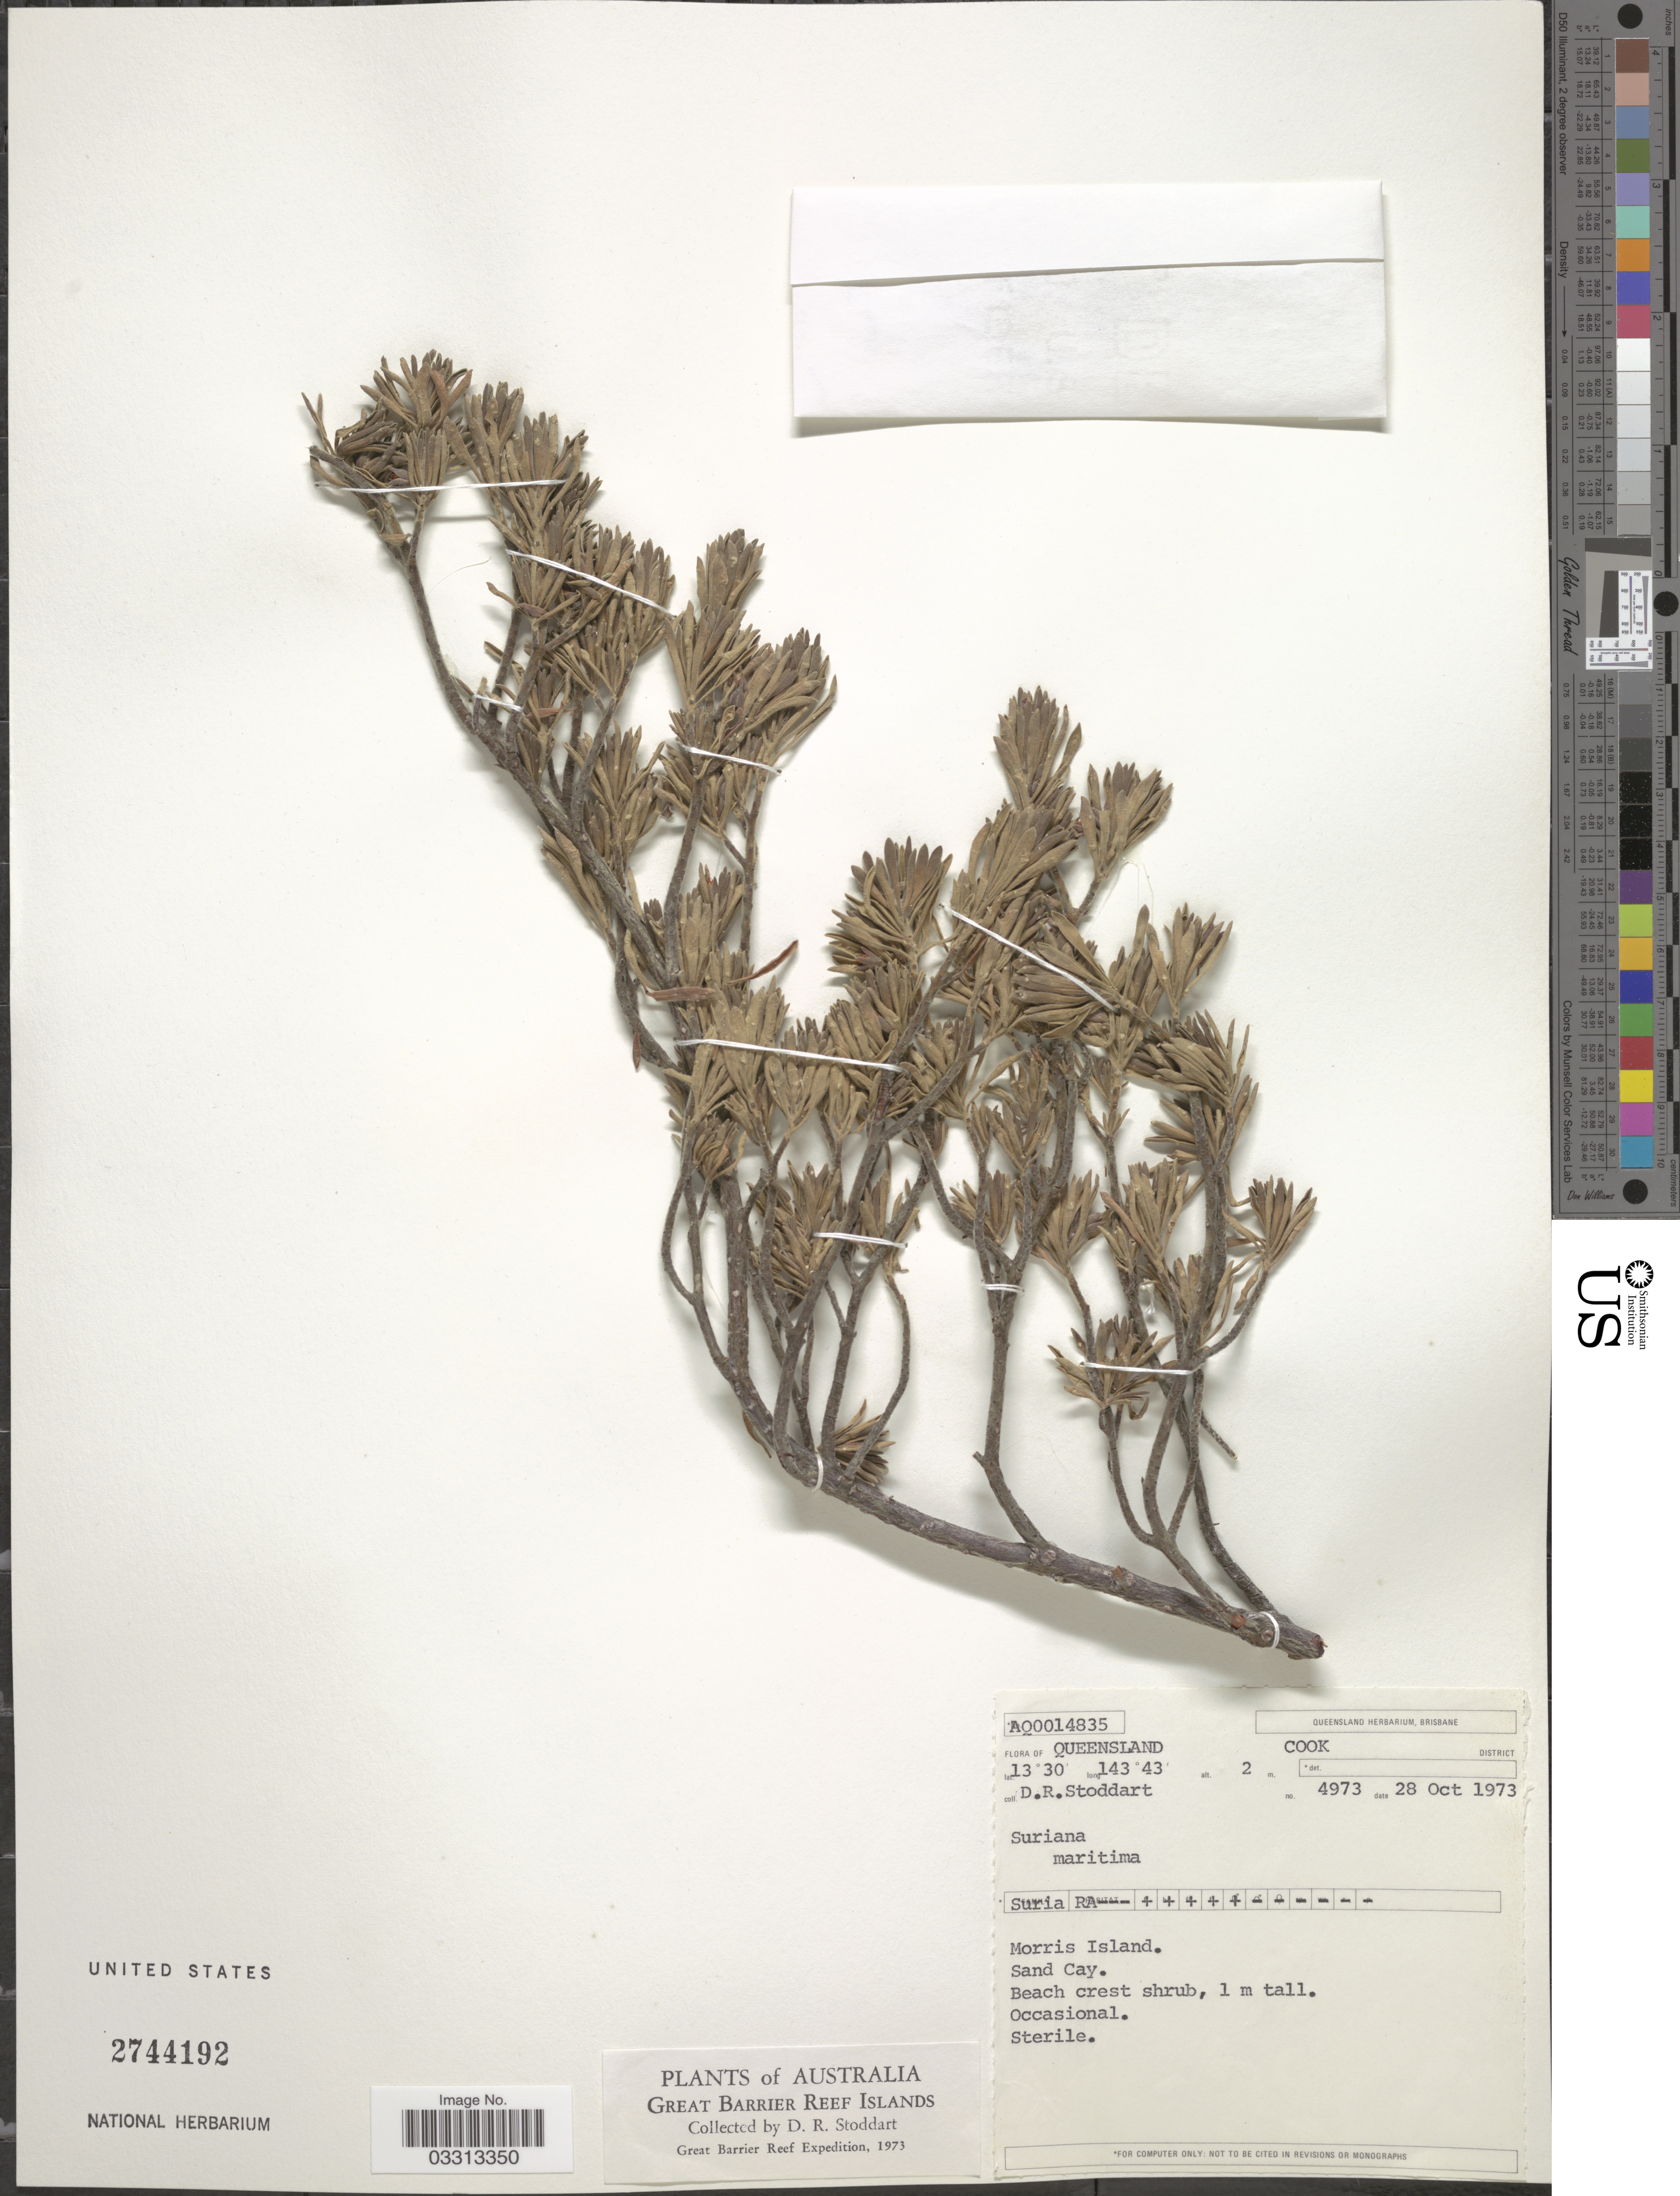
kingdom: Plantae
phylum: Tracheophyta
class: Magnoliopsida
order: Fabales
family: Surianaceae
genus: Suriana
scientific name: Suriana maritima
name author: L.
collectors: D. R. Stoddart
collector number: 4973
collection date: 1973-10-28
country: Australia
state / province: Queensland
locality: Cook District. Morris Island. Great Barrier Reef Islands. Great Barrier Reef.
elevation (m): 2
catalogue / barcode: US 2744192